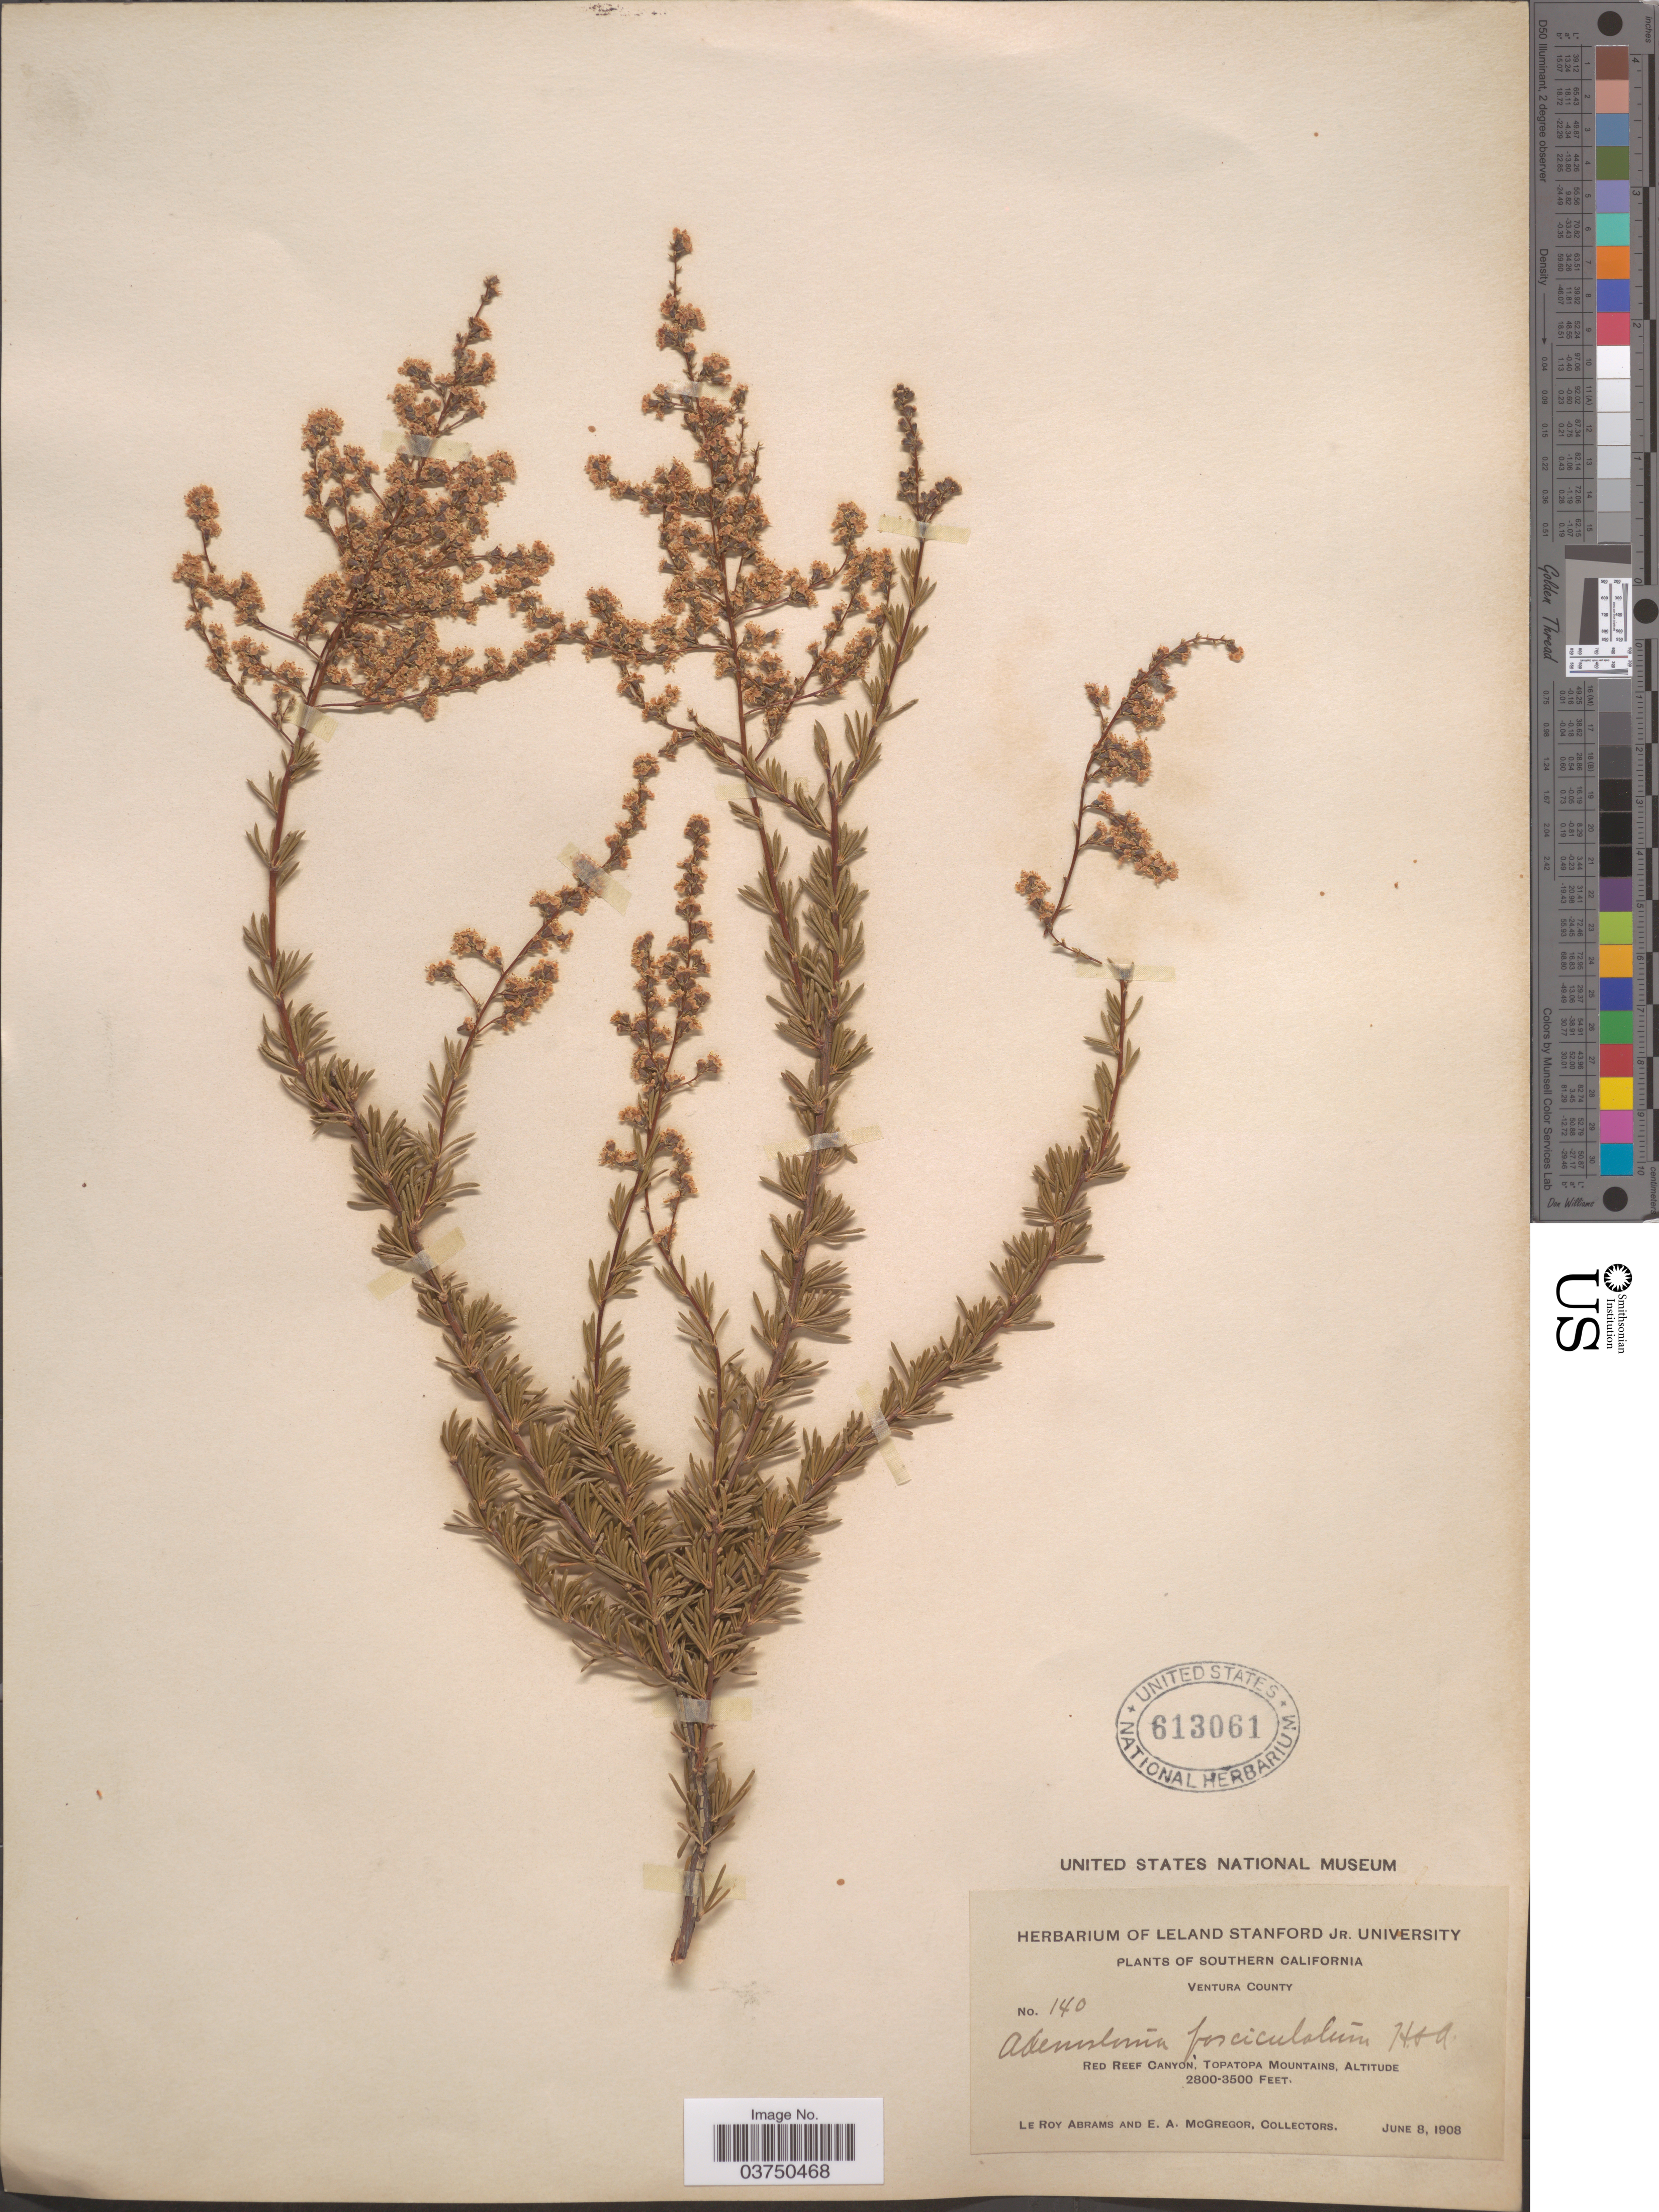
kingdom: Plantae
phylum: Tracheophyta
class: Magnoliopsida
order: Rosales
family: Rosaceae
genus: Adenostoma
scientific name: Adenostoma fasciculatum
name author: Hook. & Arn.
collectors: L. Abrams & E. A. McGregor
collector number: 140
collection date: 1908-06-08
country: United States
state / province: California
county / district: Ventura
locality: Southern California. Ventura County. Red Reef Canyon, Topatopa Mountains.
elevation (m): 853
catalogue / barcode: US 613061